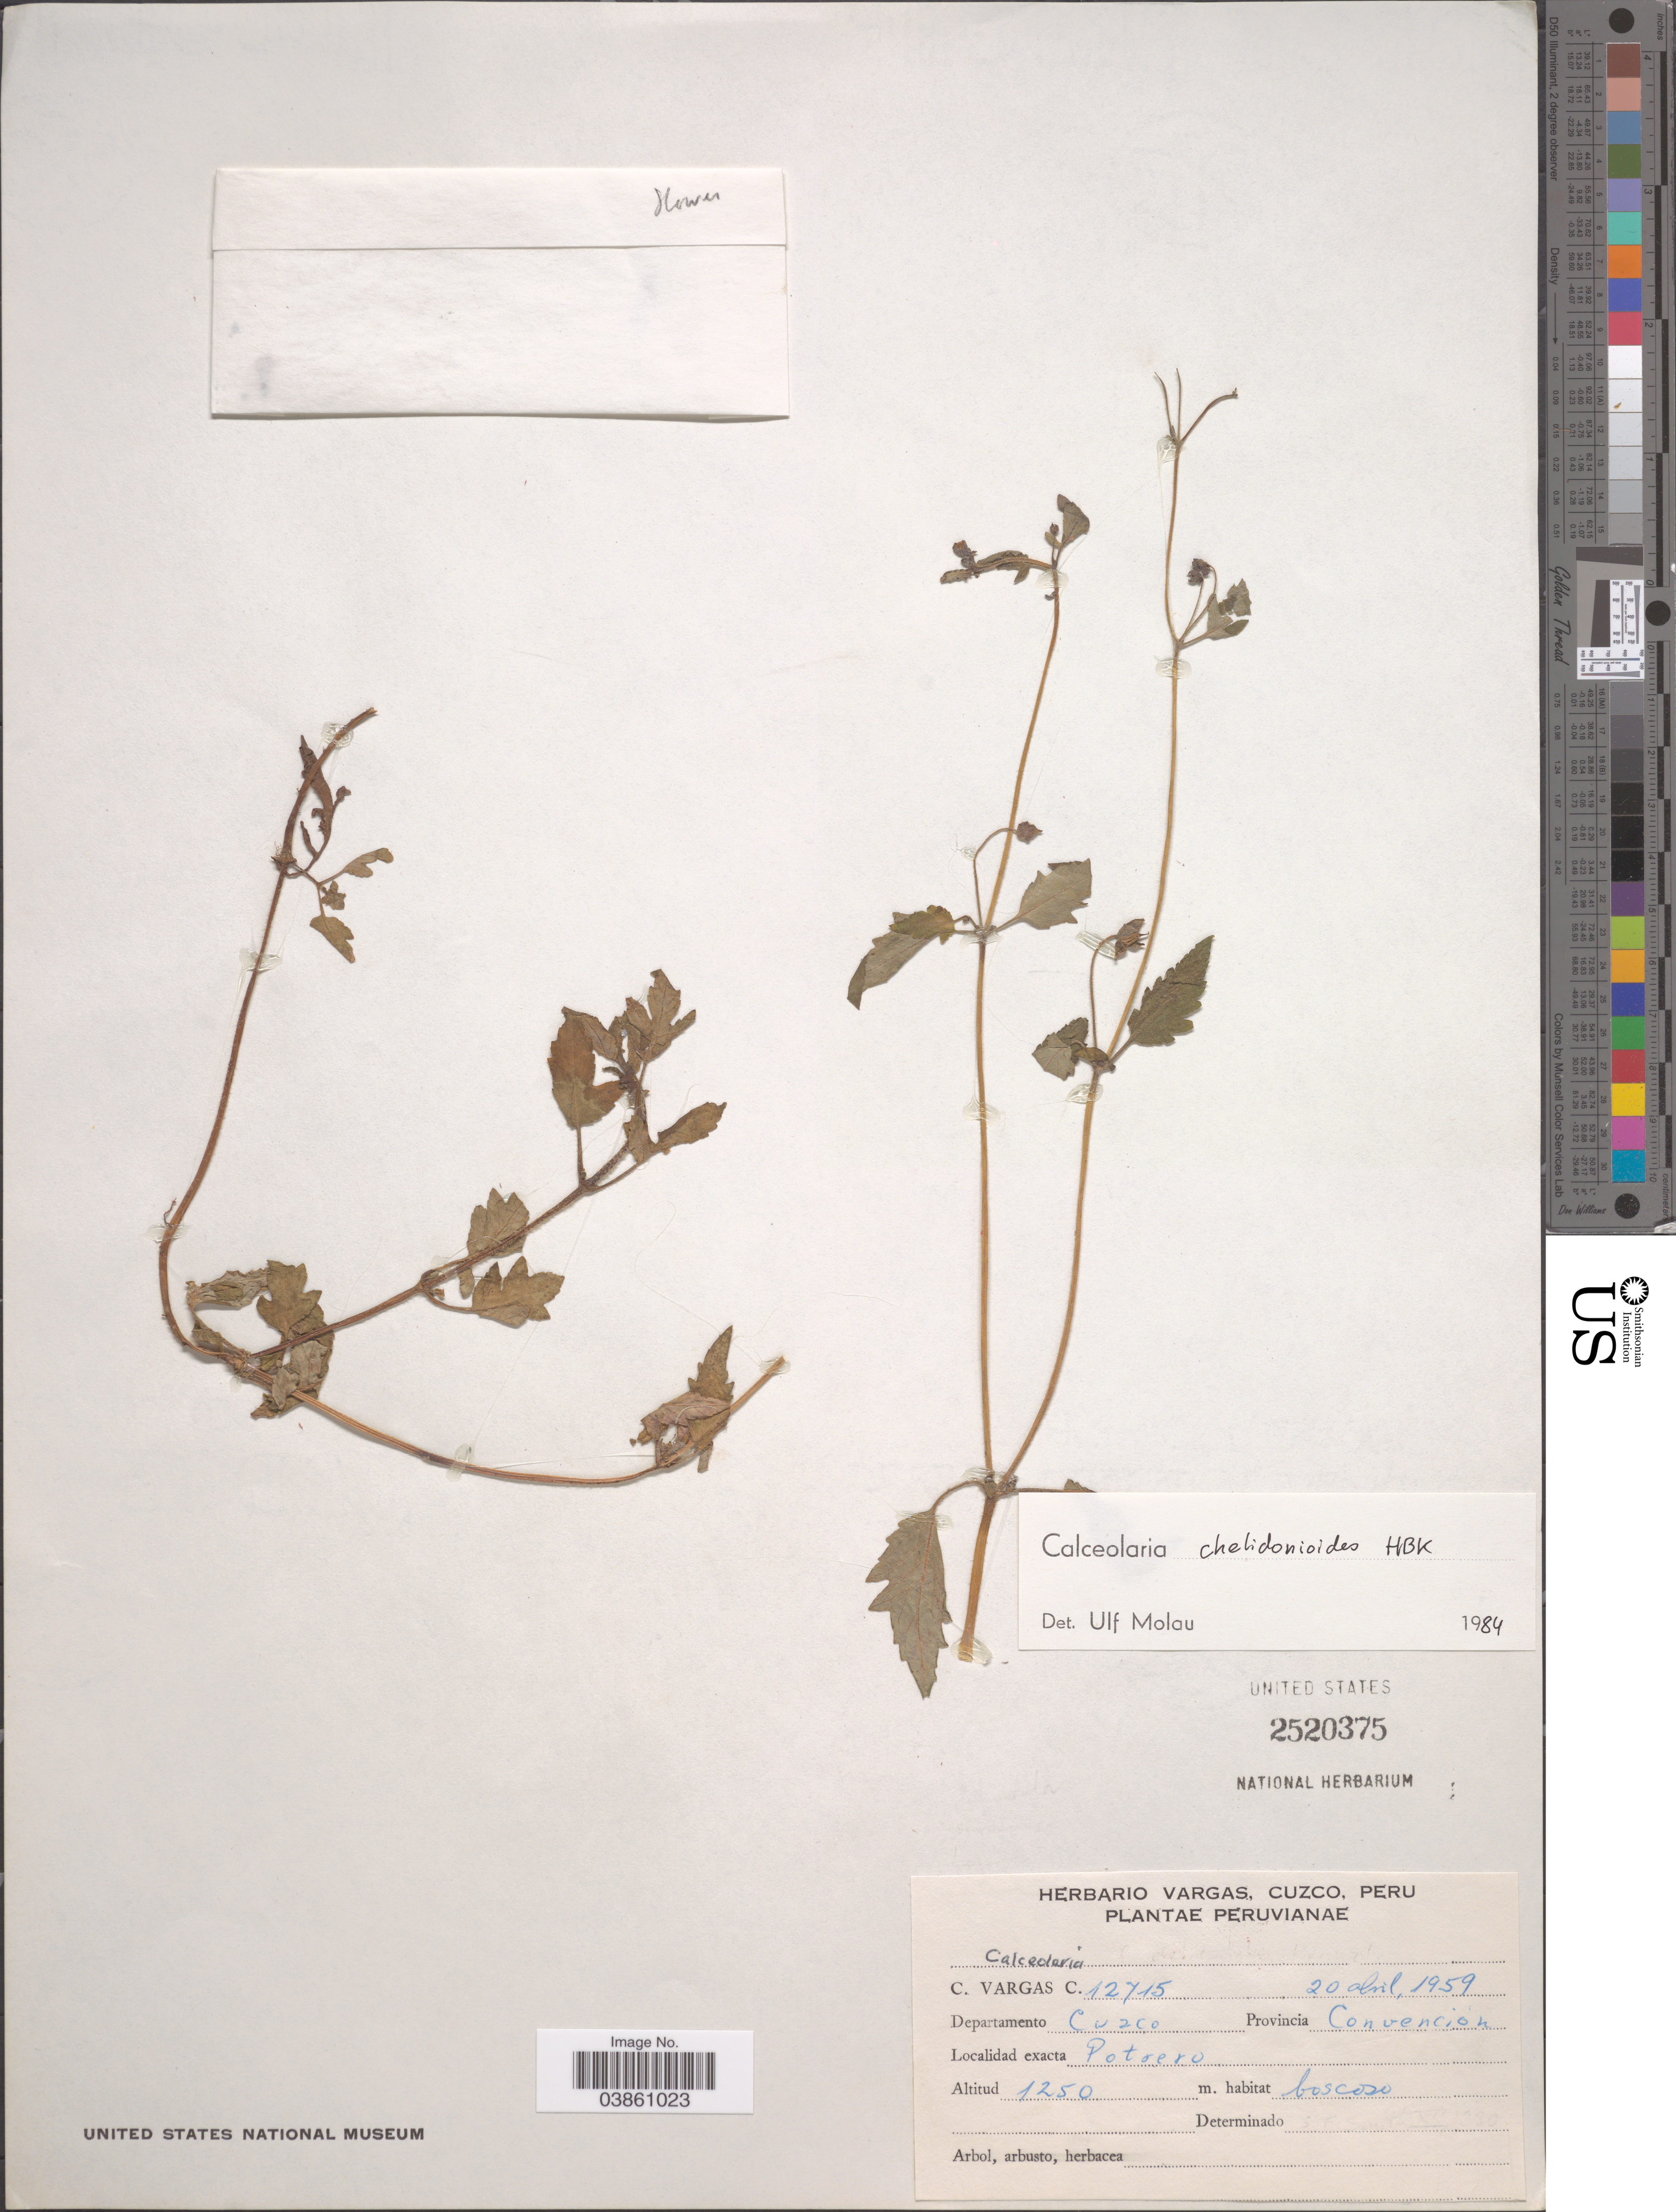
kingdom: Plantae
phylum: Tracheophyta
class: Magnoliopsida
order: Lamiales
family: Calceolariaceae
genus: Calceolaria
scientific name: Calceolaria chelidonioides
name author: Kunth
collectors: C. Vargas Calderón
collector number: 12715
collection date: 1959-04-20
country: Peru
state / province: Cusco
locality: Departamento Cuzco. Provincia Convencion. Potrero.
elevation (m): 1250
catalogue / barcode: US 2520375